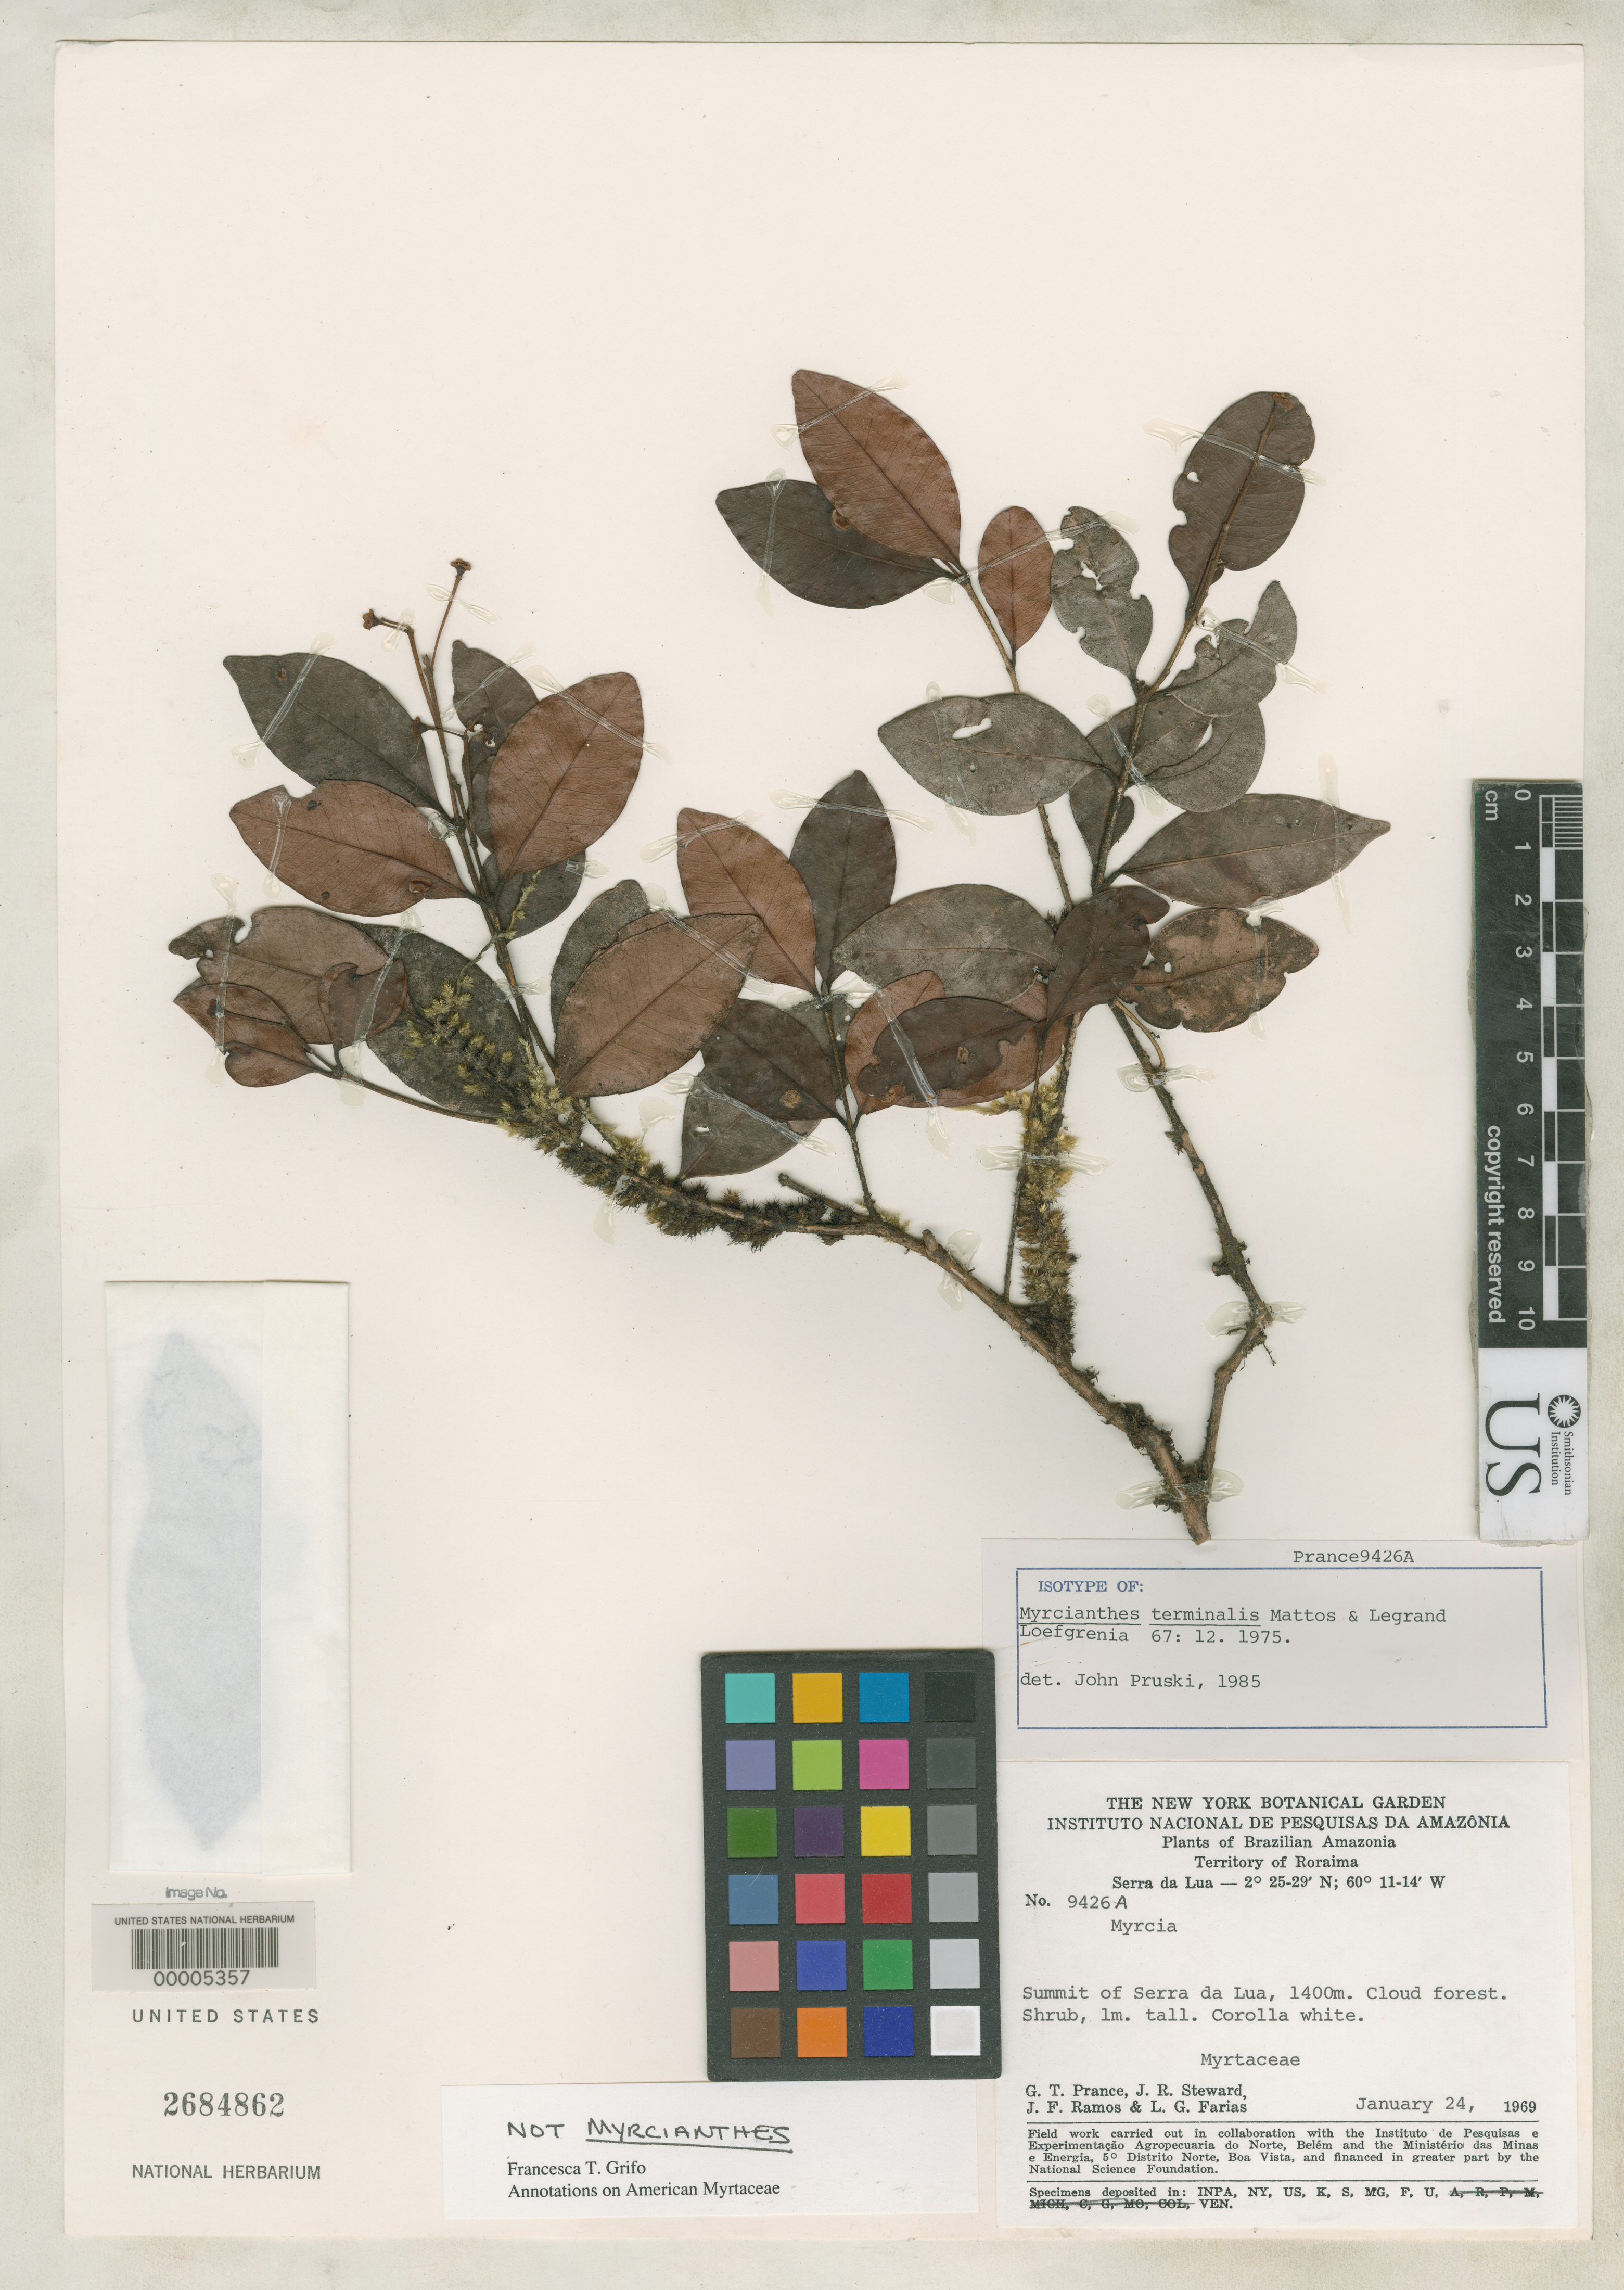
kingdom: Plantae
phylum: Tracheophyta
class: Magnoliopsida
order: Myrtales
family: Myrtaceae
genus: Myrcianthes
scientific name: Myrcianthes terminalis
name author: Mattos & D. Legrand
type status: Isotype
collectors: G. T. Prance, J. R. Steward, J. F. Ramos & L. G. Farias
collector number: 9246 A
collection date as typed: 24 Jan 1969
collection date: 1969-01-24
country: Brazil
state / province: Roraima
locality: Summit of Sierra da Lua.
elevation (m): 1400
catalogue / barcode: US 2684862